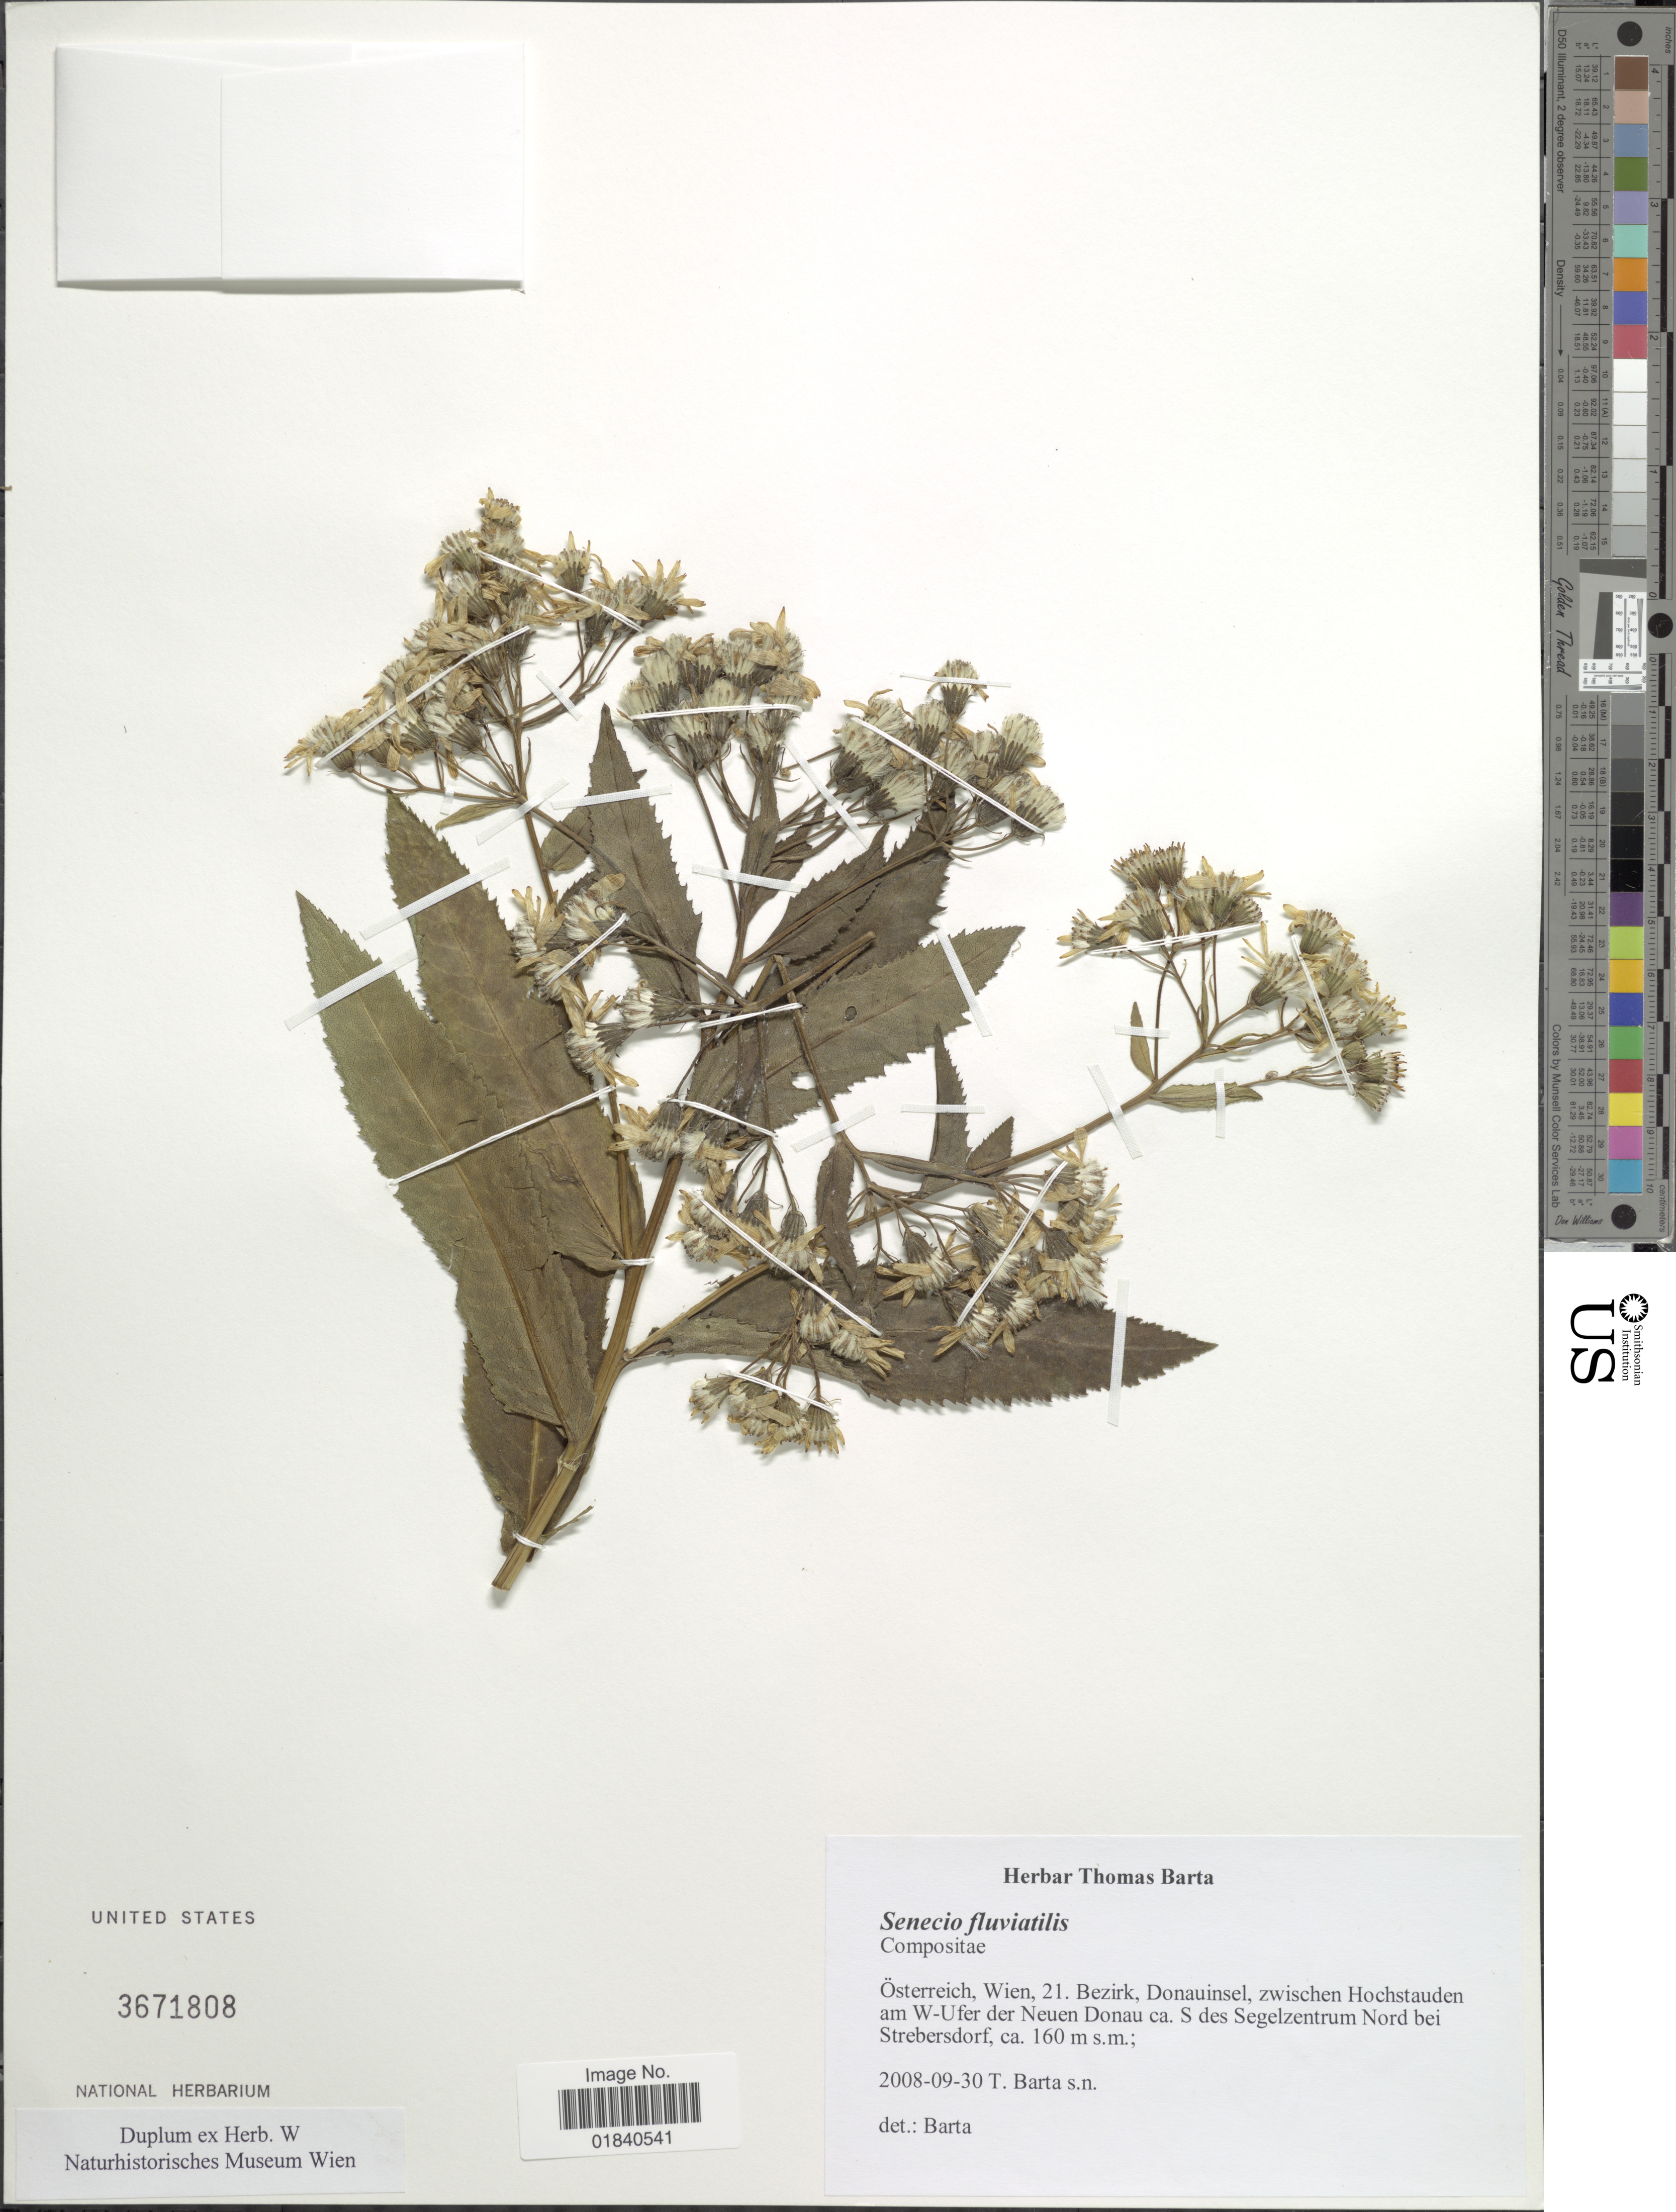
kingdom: Plantae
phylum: Tracheophyta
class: Magnoliopsida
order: Asterales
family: Asteraceae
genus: Senecio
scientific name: Senecio sarracenicus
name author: L.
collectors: T. Barta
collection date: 2008-09-30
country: Austria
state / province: Wien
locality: Osterreich, 21. Bezirk, Donauinsel, zwischen Hochstauden am W-Ufer der Neuen Donau ca. S des Segelzentrum Nord bei Strebersdorf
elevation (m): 160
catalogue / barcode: US 3671808